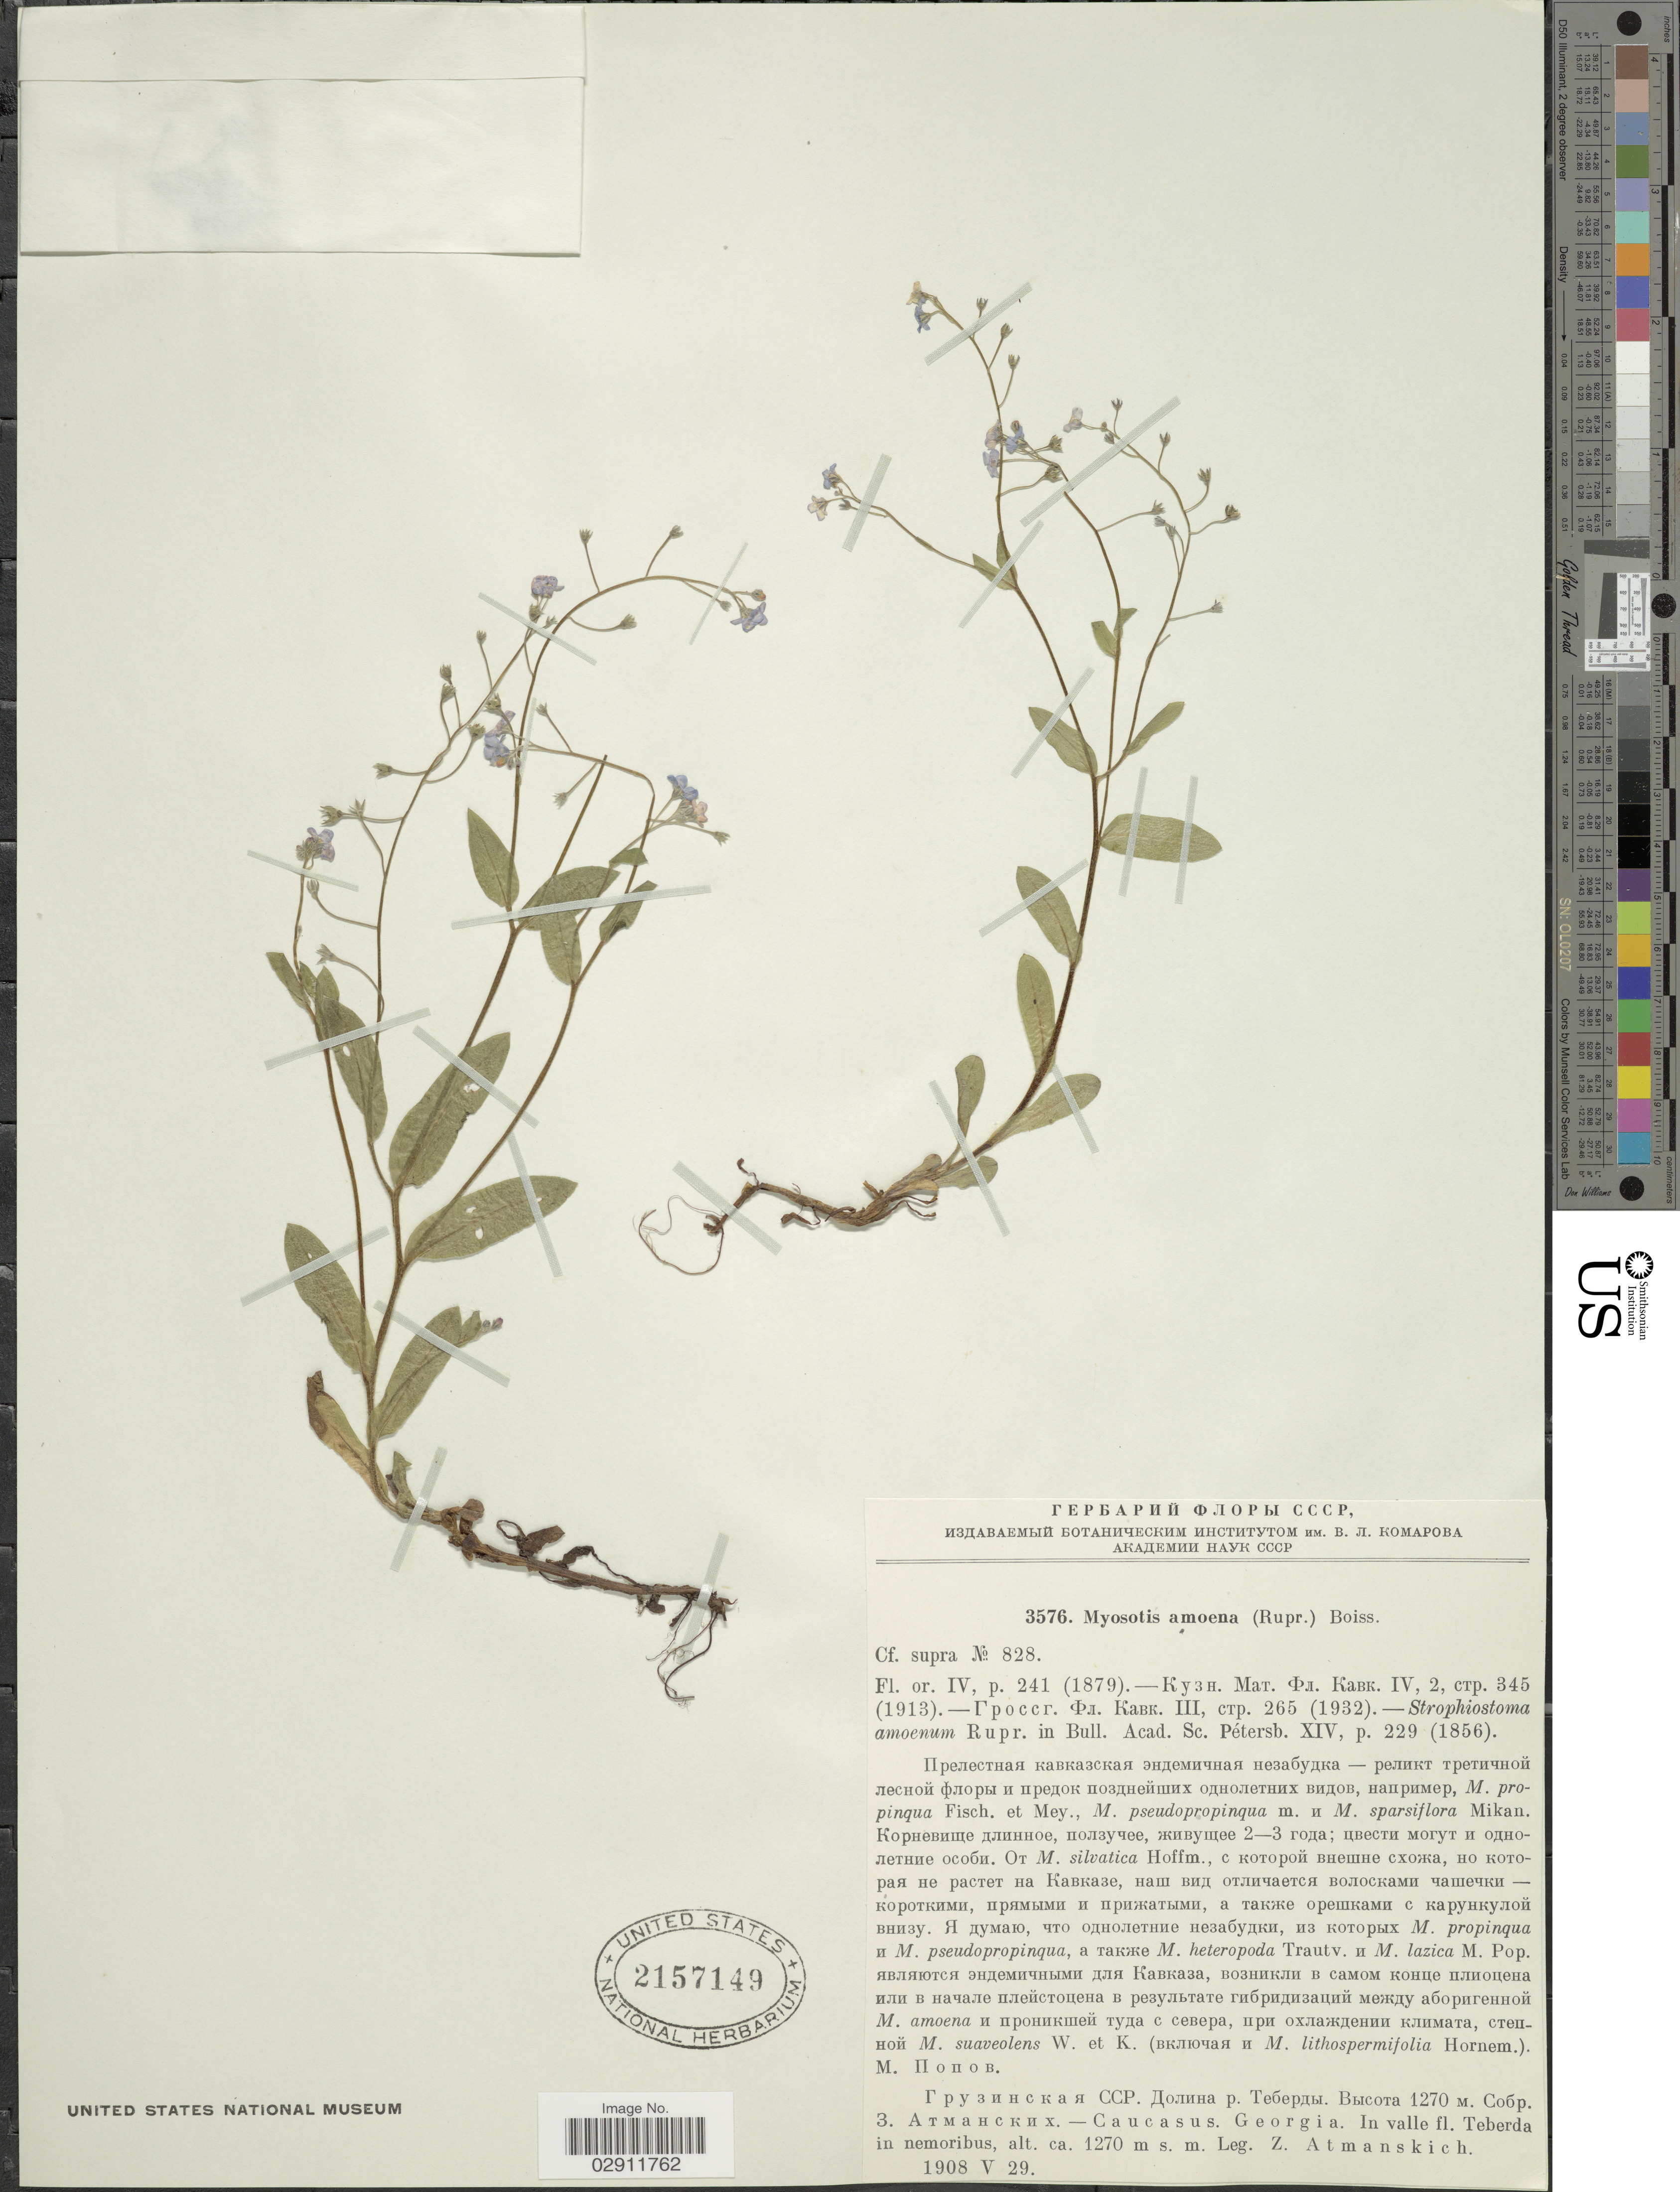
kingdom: Plantae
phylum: Tracheophyta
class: Magnoliopsida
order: Boraginales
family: Boraginaceae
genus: Myosotis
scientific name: Myosotis amoena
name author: Boiss.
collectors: Z. Atmanskich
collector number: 3576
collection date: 1908-05-29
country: Georgia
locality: Caucacus. In valle fl. Teberda in nemoribus.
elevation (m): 1270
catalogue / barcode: US 2157149